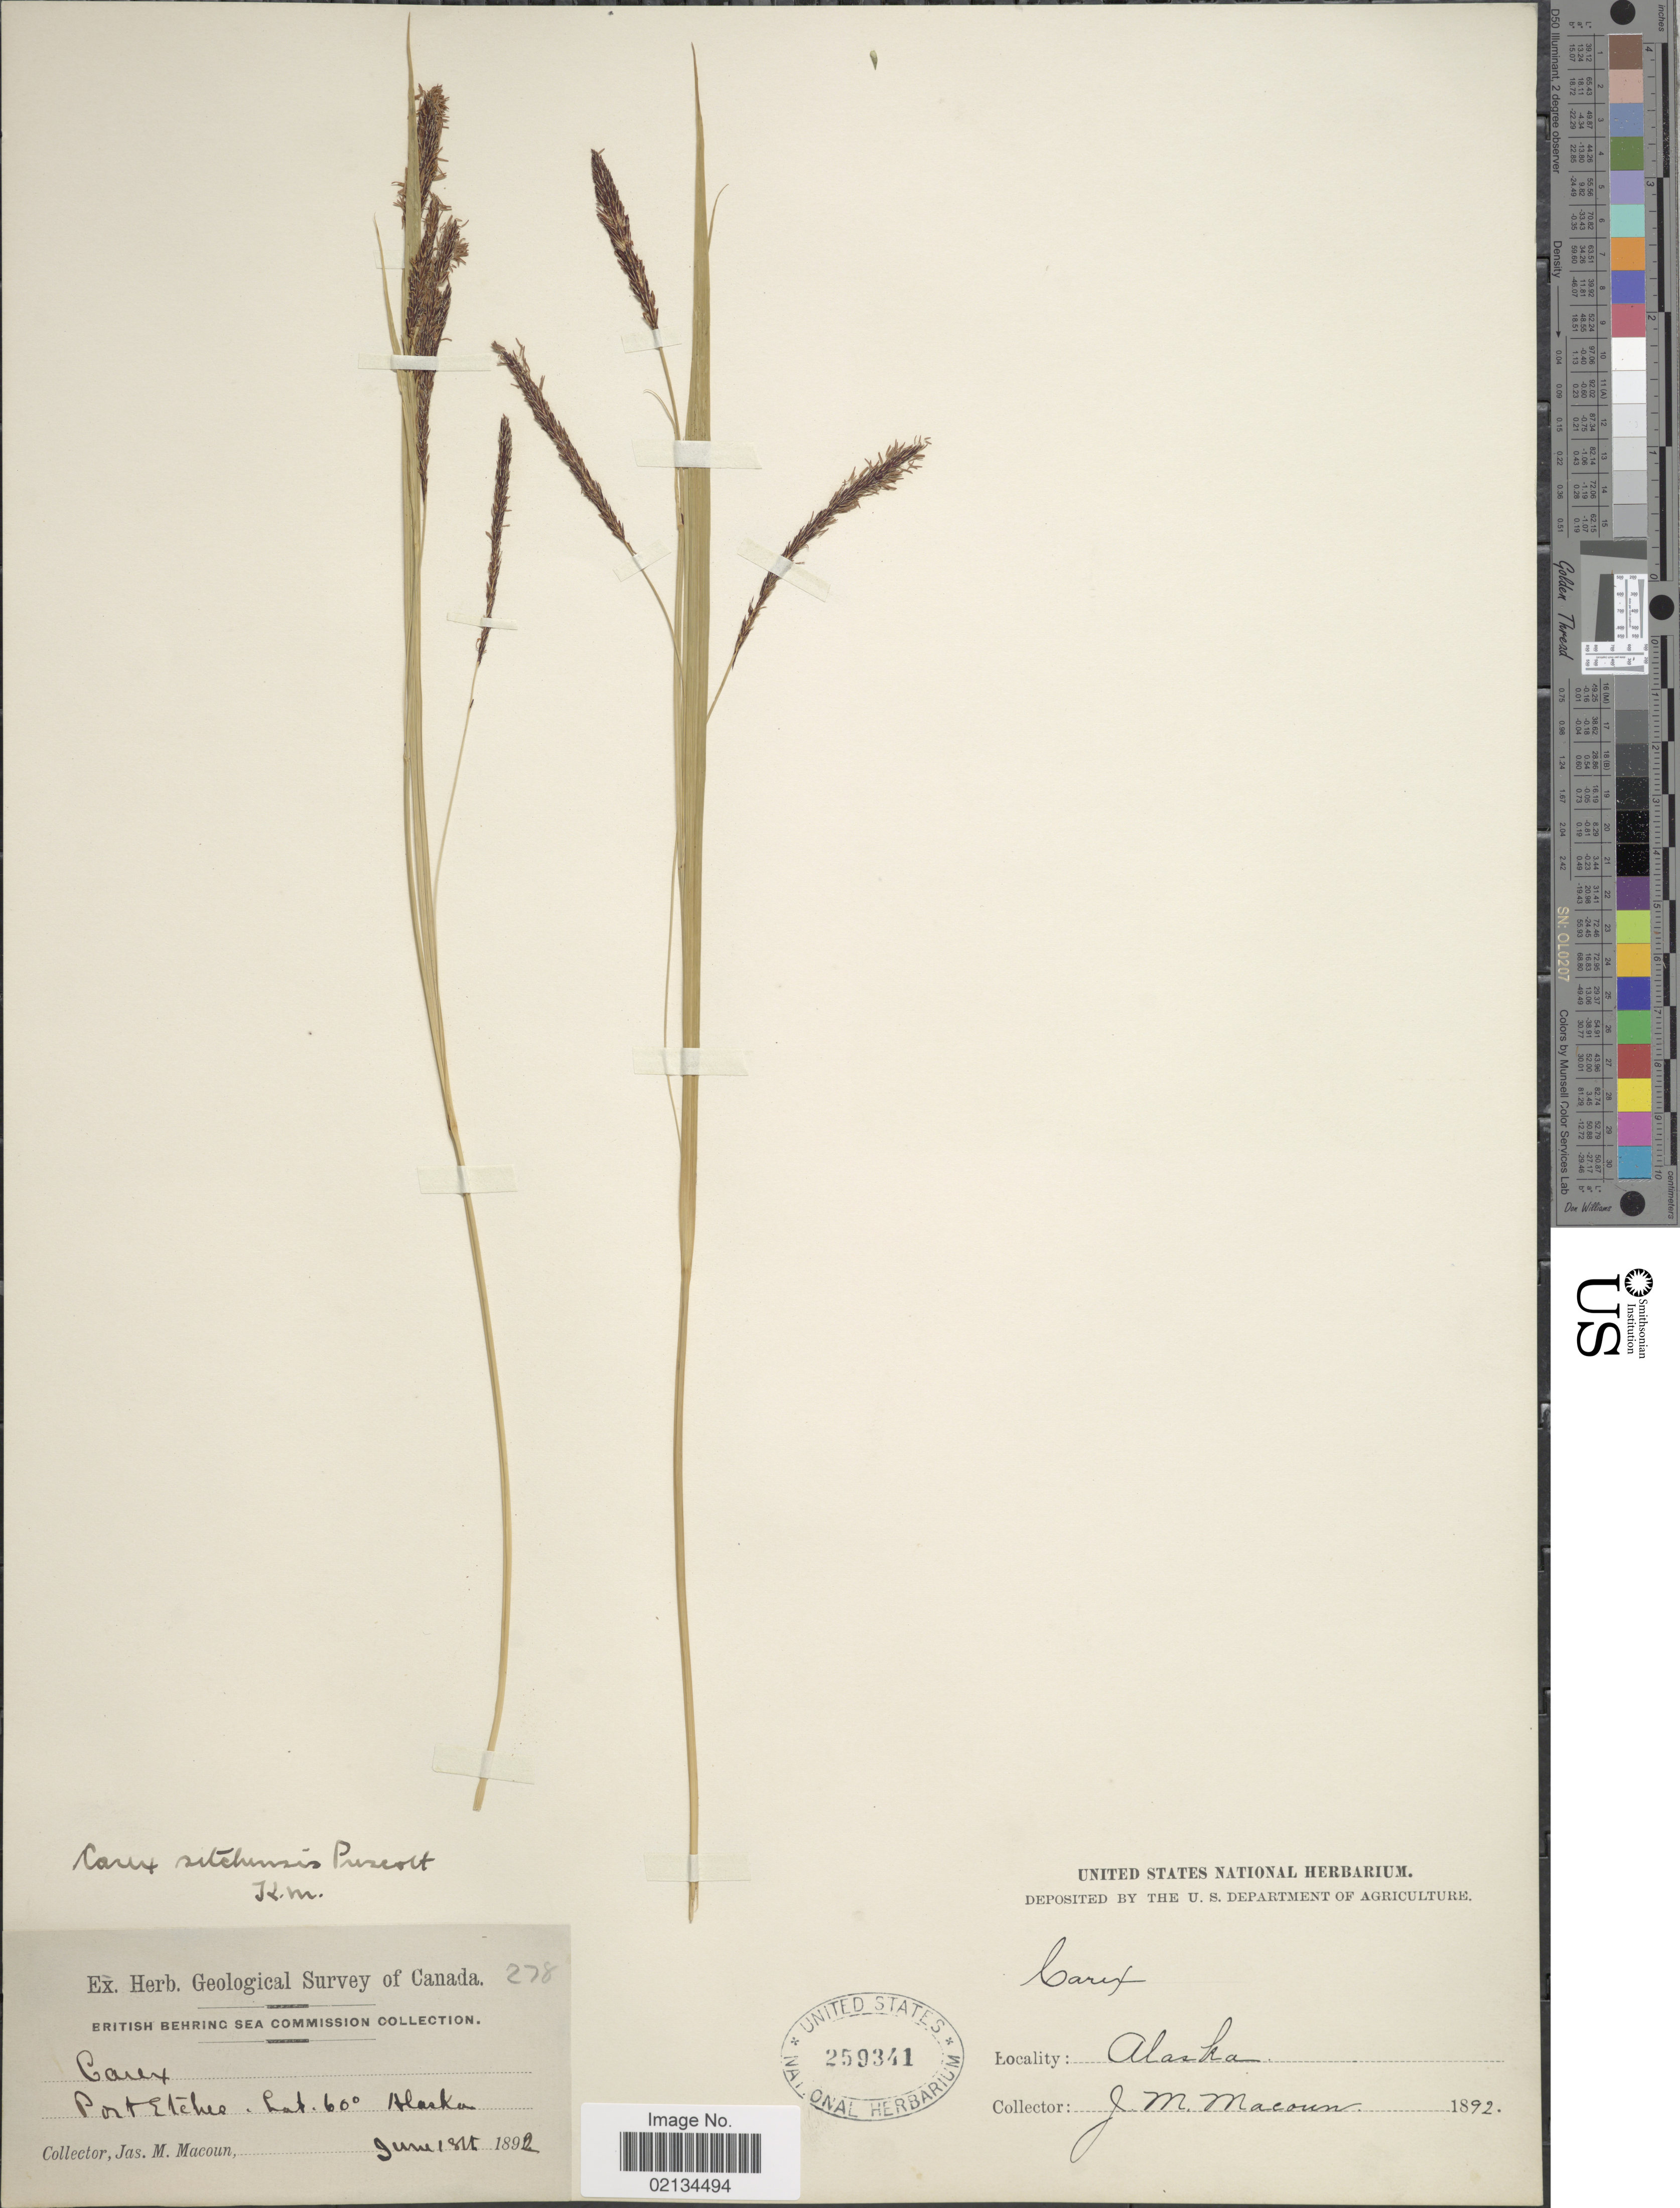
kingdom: Plantae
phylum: Tracheophyta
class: Liliopsida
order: Poales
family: Cyperaceae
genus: Carex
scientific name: Carex aquatilis var. dives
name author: (Holm) Kük.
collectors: J. M. Macoun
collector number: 278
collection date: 1892-06-18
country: United States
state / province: Alaska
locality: Port Etches.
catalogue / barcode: US 259341